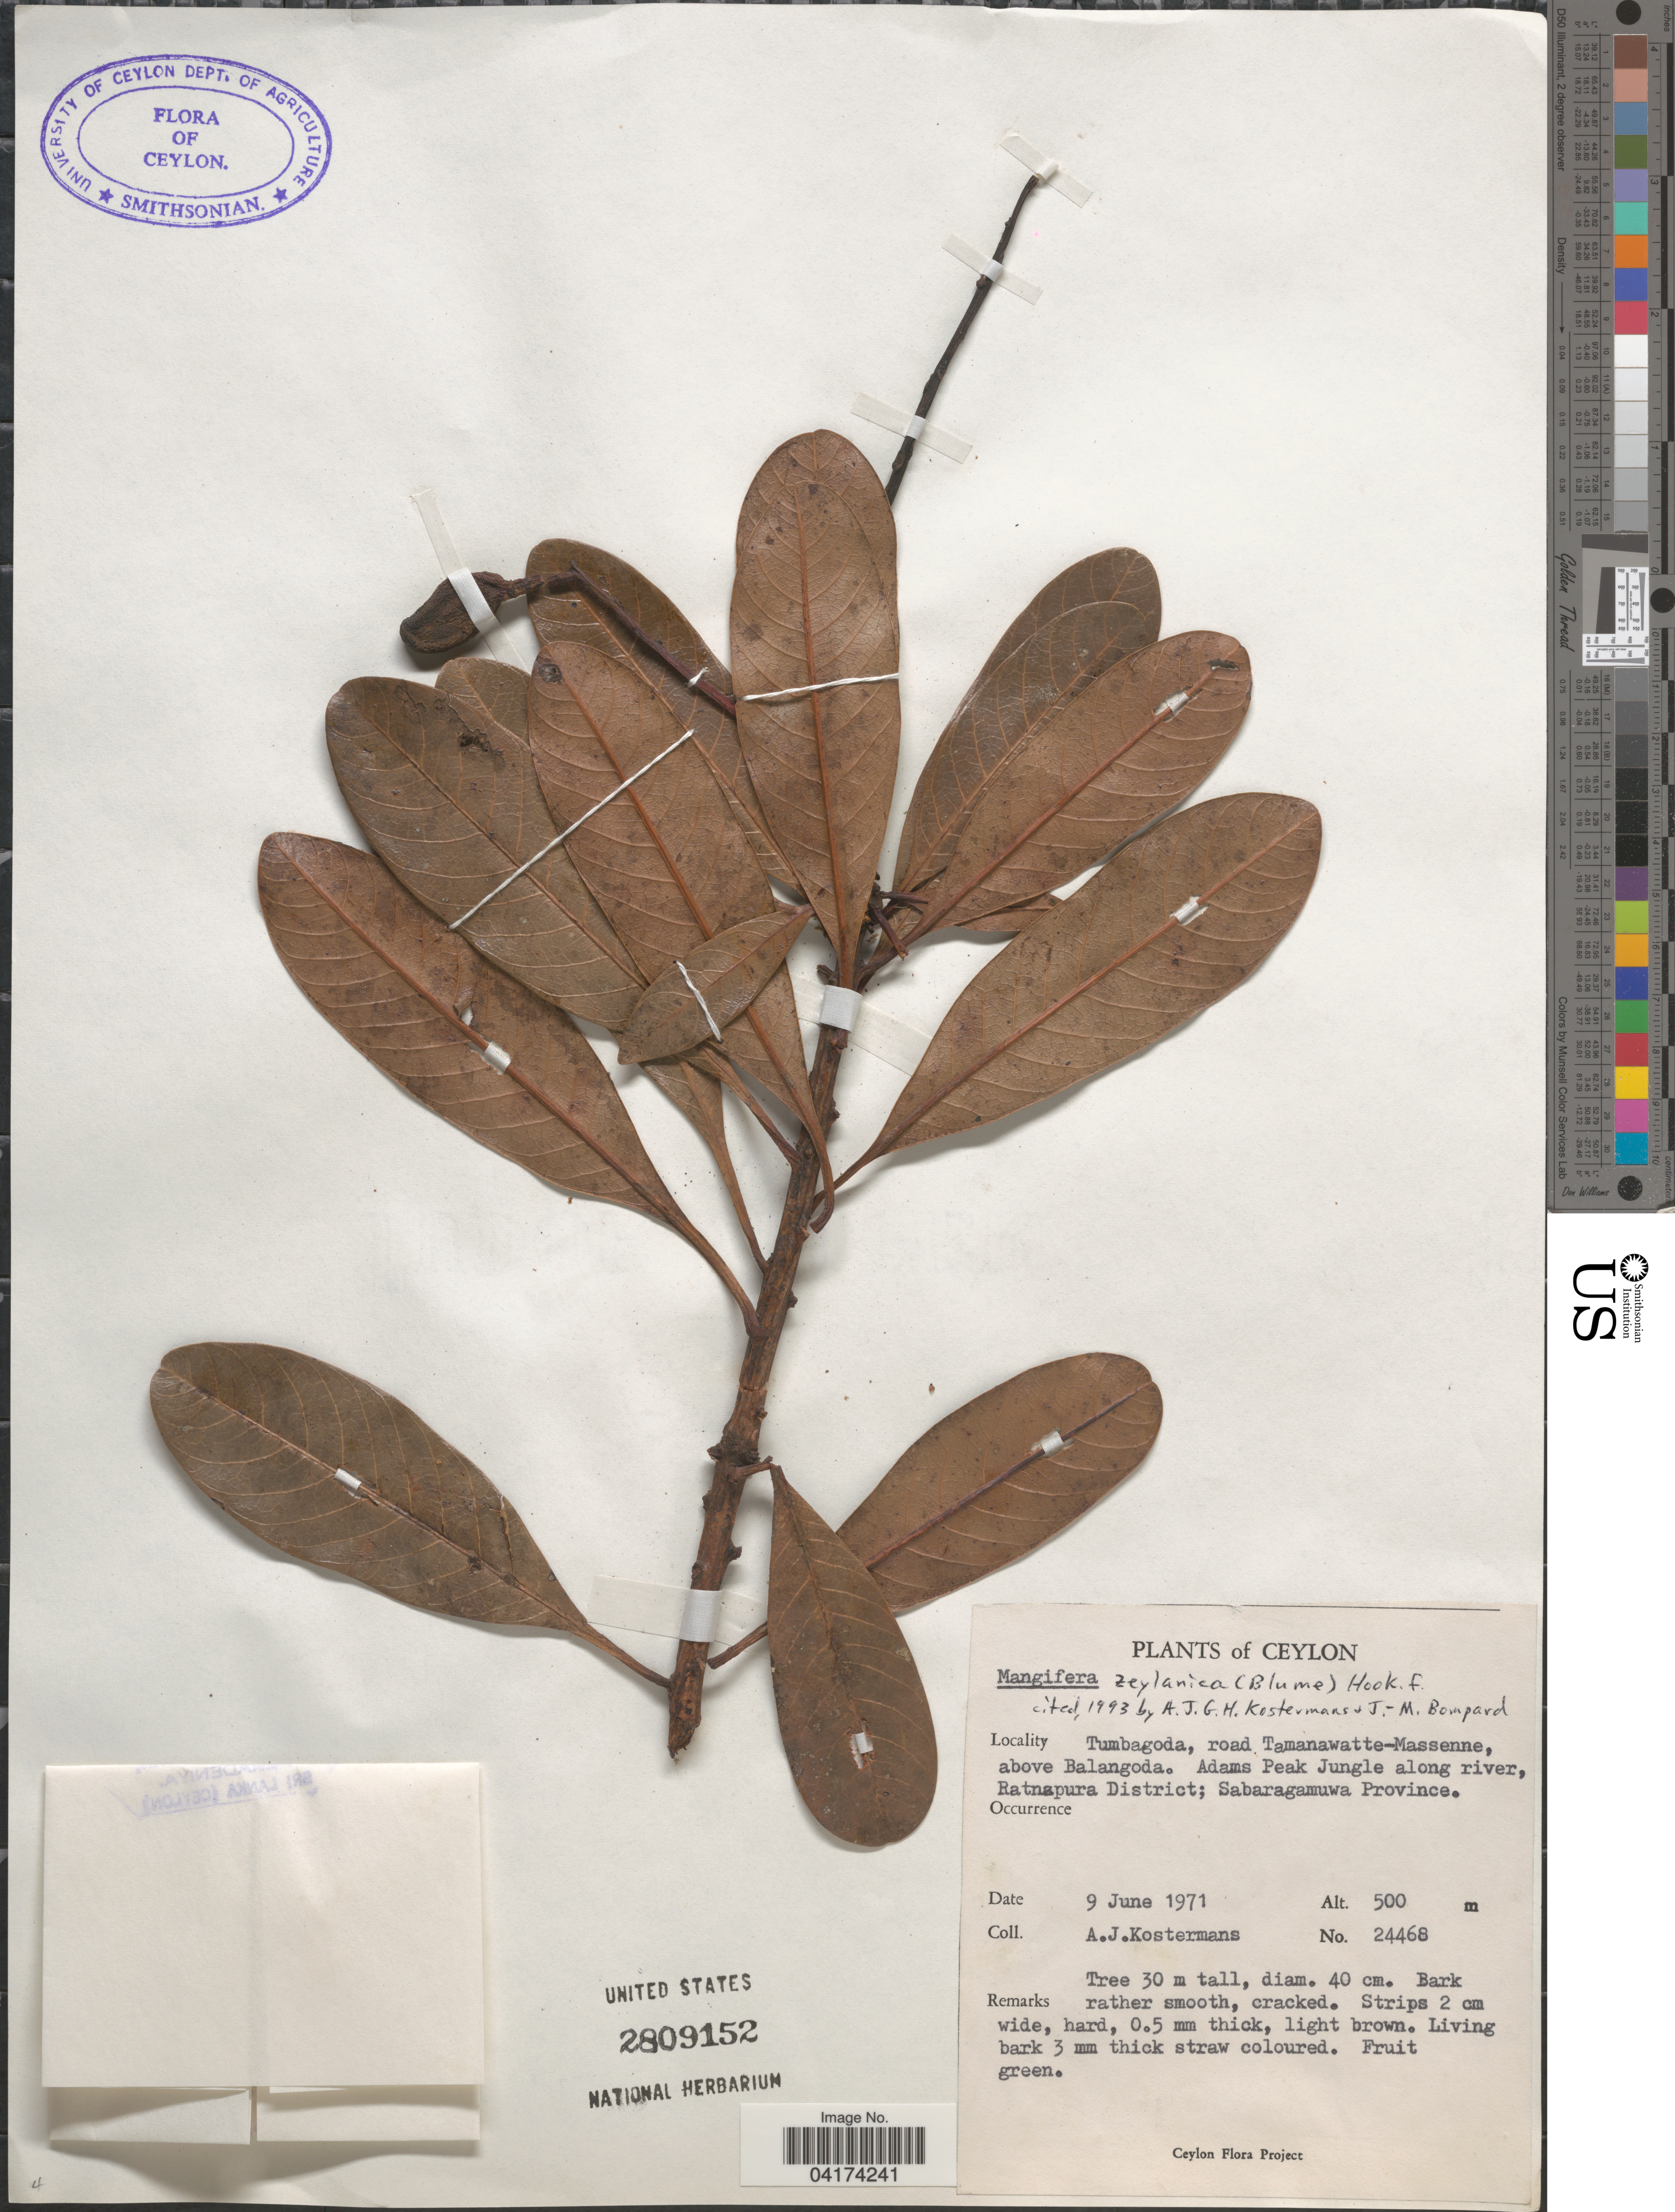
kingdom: Plantae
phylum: Tracheophyta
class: Magnoliopsida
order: Sapindales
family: Anacardiaceae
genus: Mangifera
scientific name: Mangifera zeylanica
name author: (Blume) Hook. f.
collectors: A. J. G. Kostermans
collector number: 24468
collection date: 1971-06-09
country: Sri Lanka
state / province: Sabaragamuwa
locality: Ceylon. Tumbagoda, road Tamanawatte-Massenne, above Balangoda. Adams Peak Jungle along river, Ratnapura District.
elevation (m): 500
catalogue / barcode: US 2809152